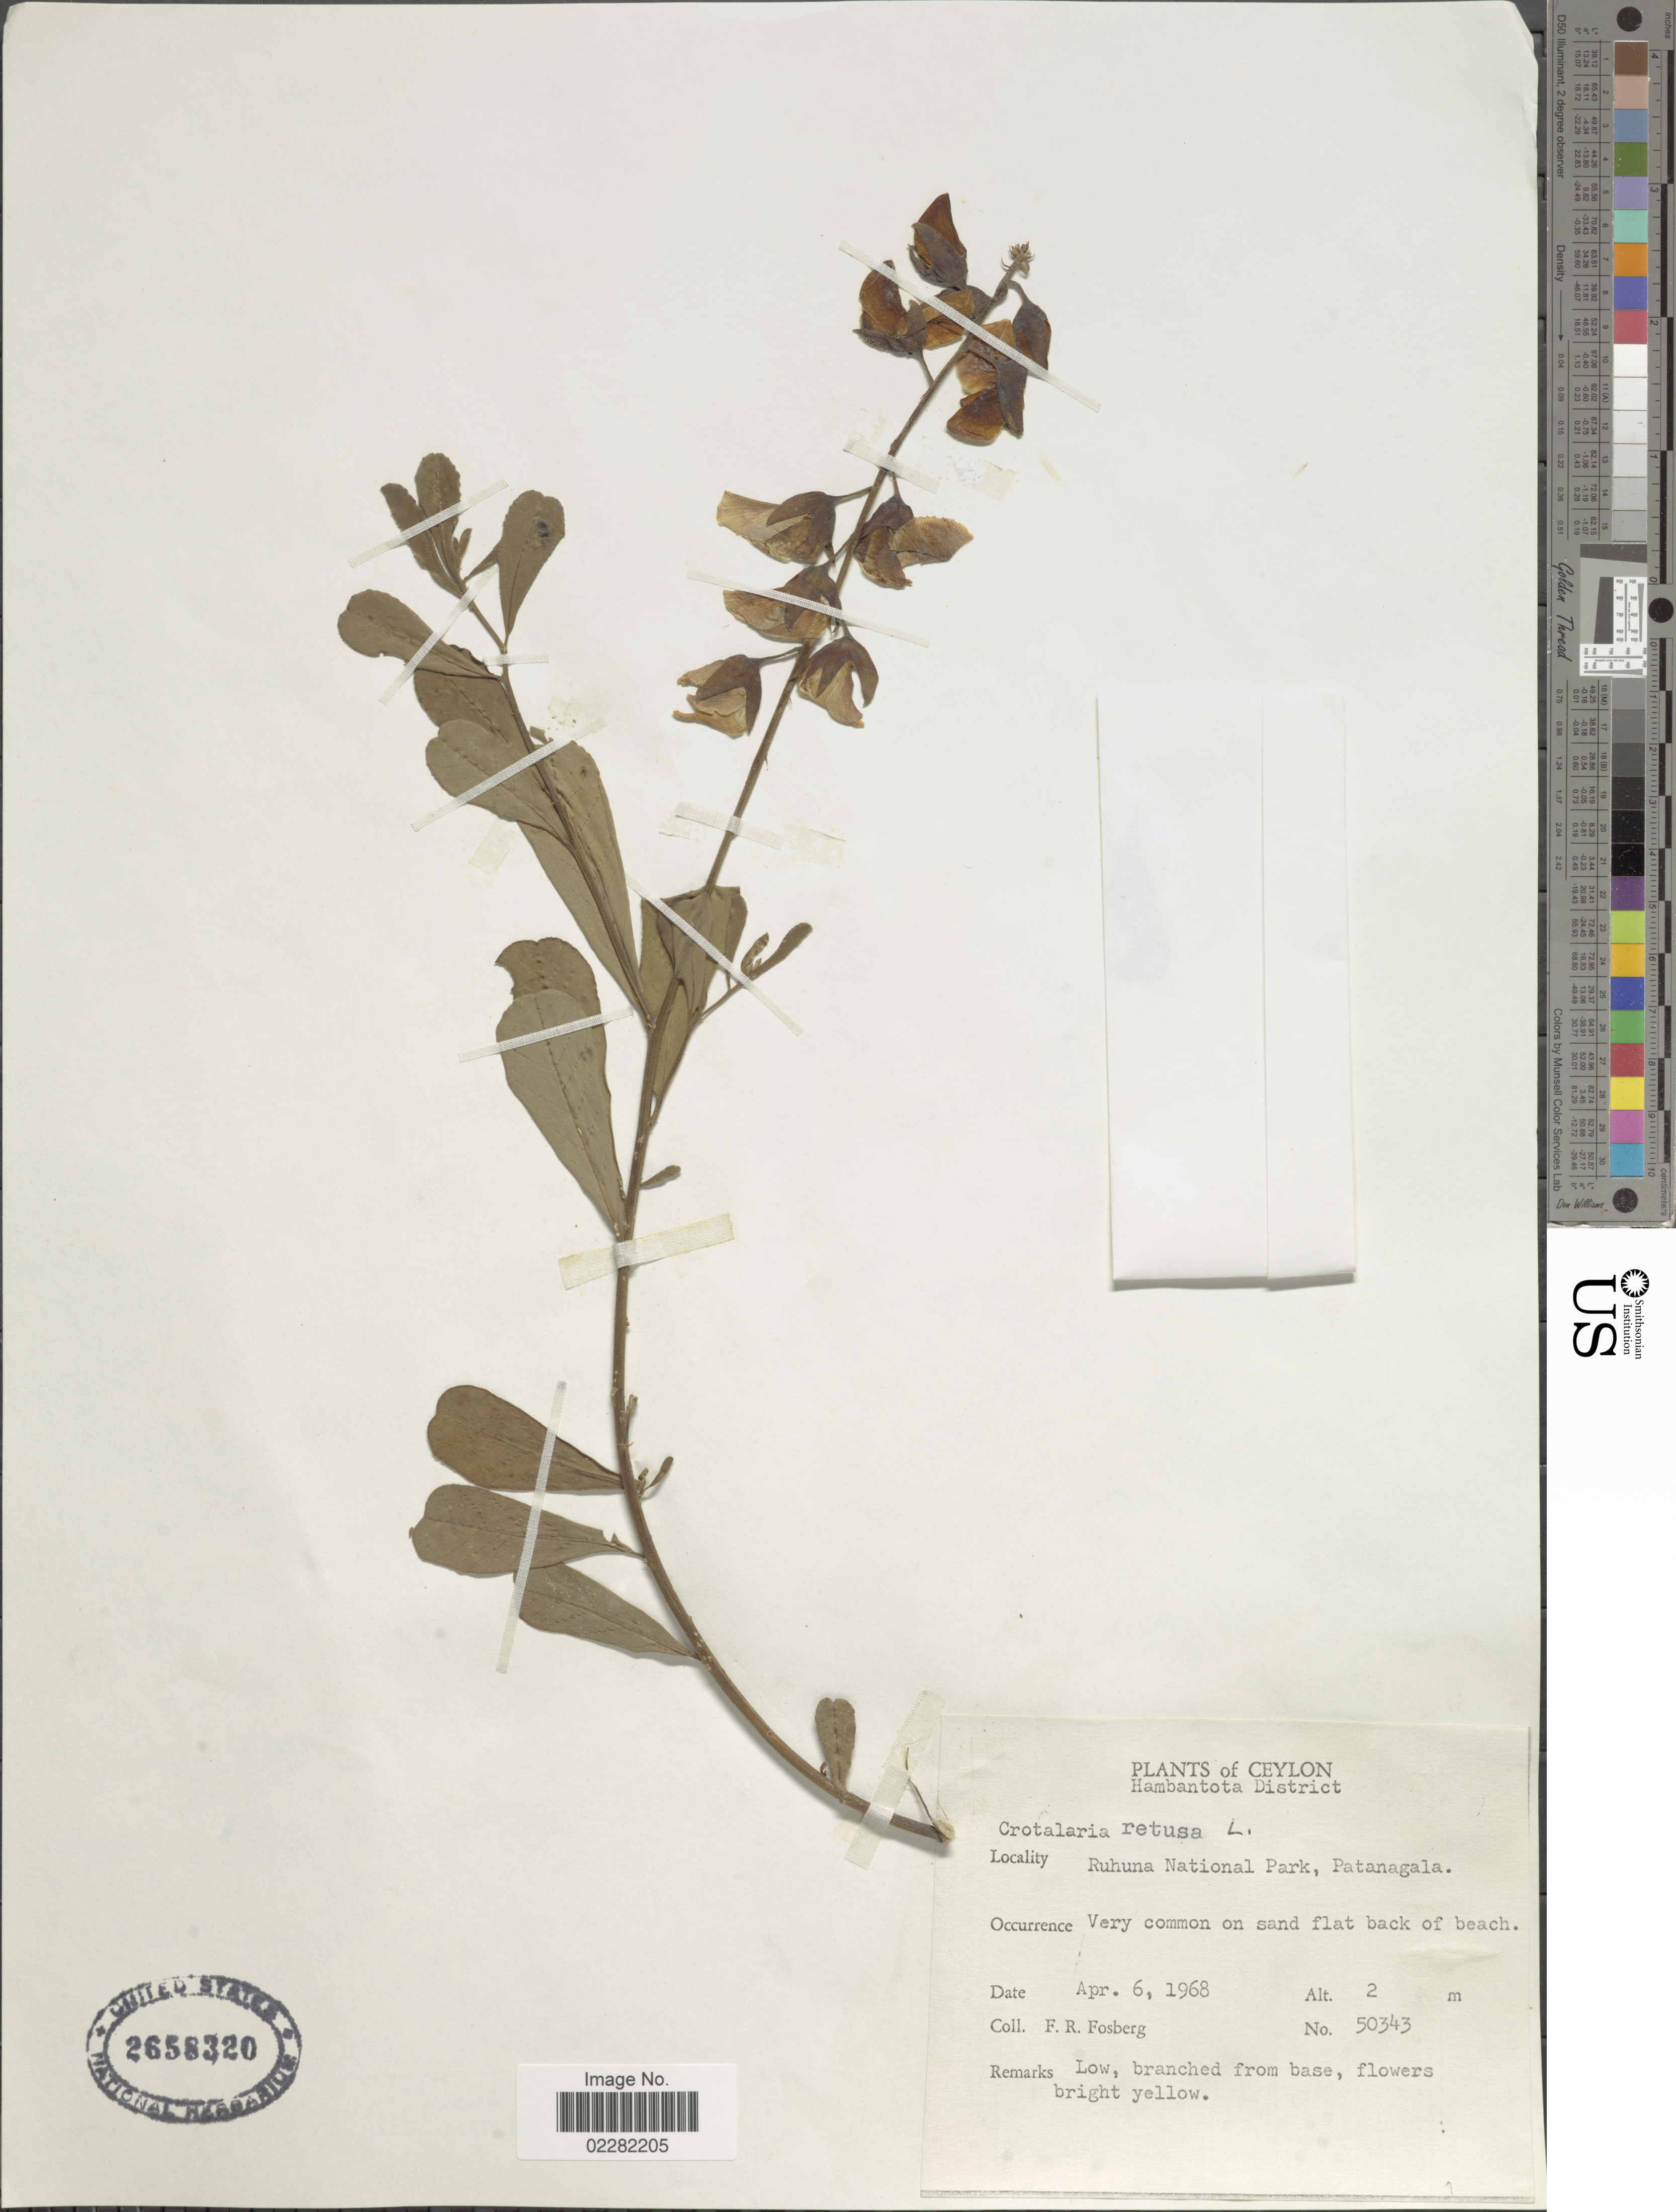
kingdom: Plantae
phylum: Tracheophyta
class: Magnoliopsida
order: Fabales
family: Fabaceae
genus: Crotalaria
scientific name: Crotalaria retusa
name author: L.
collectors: F. R. Fosberg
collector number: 50343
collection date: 1968-04-06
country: Sri Lanka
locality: Ceylon, Hambantota District, Ruhuna National Park, Patanagala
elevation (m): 2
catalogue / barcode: US 2658320